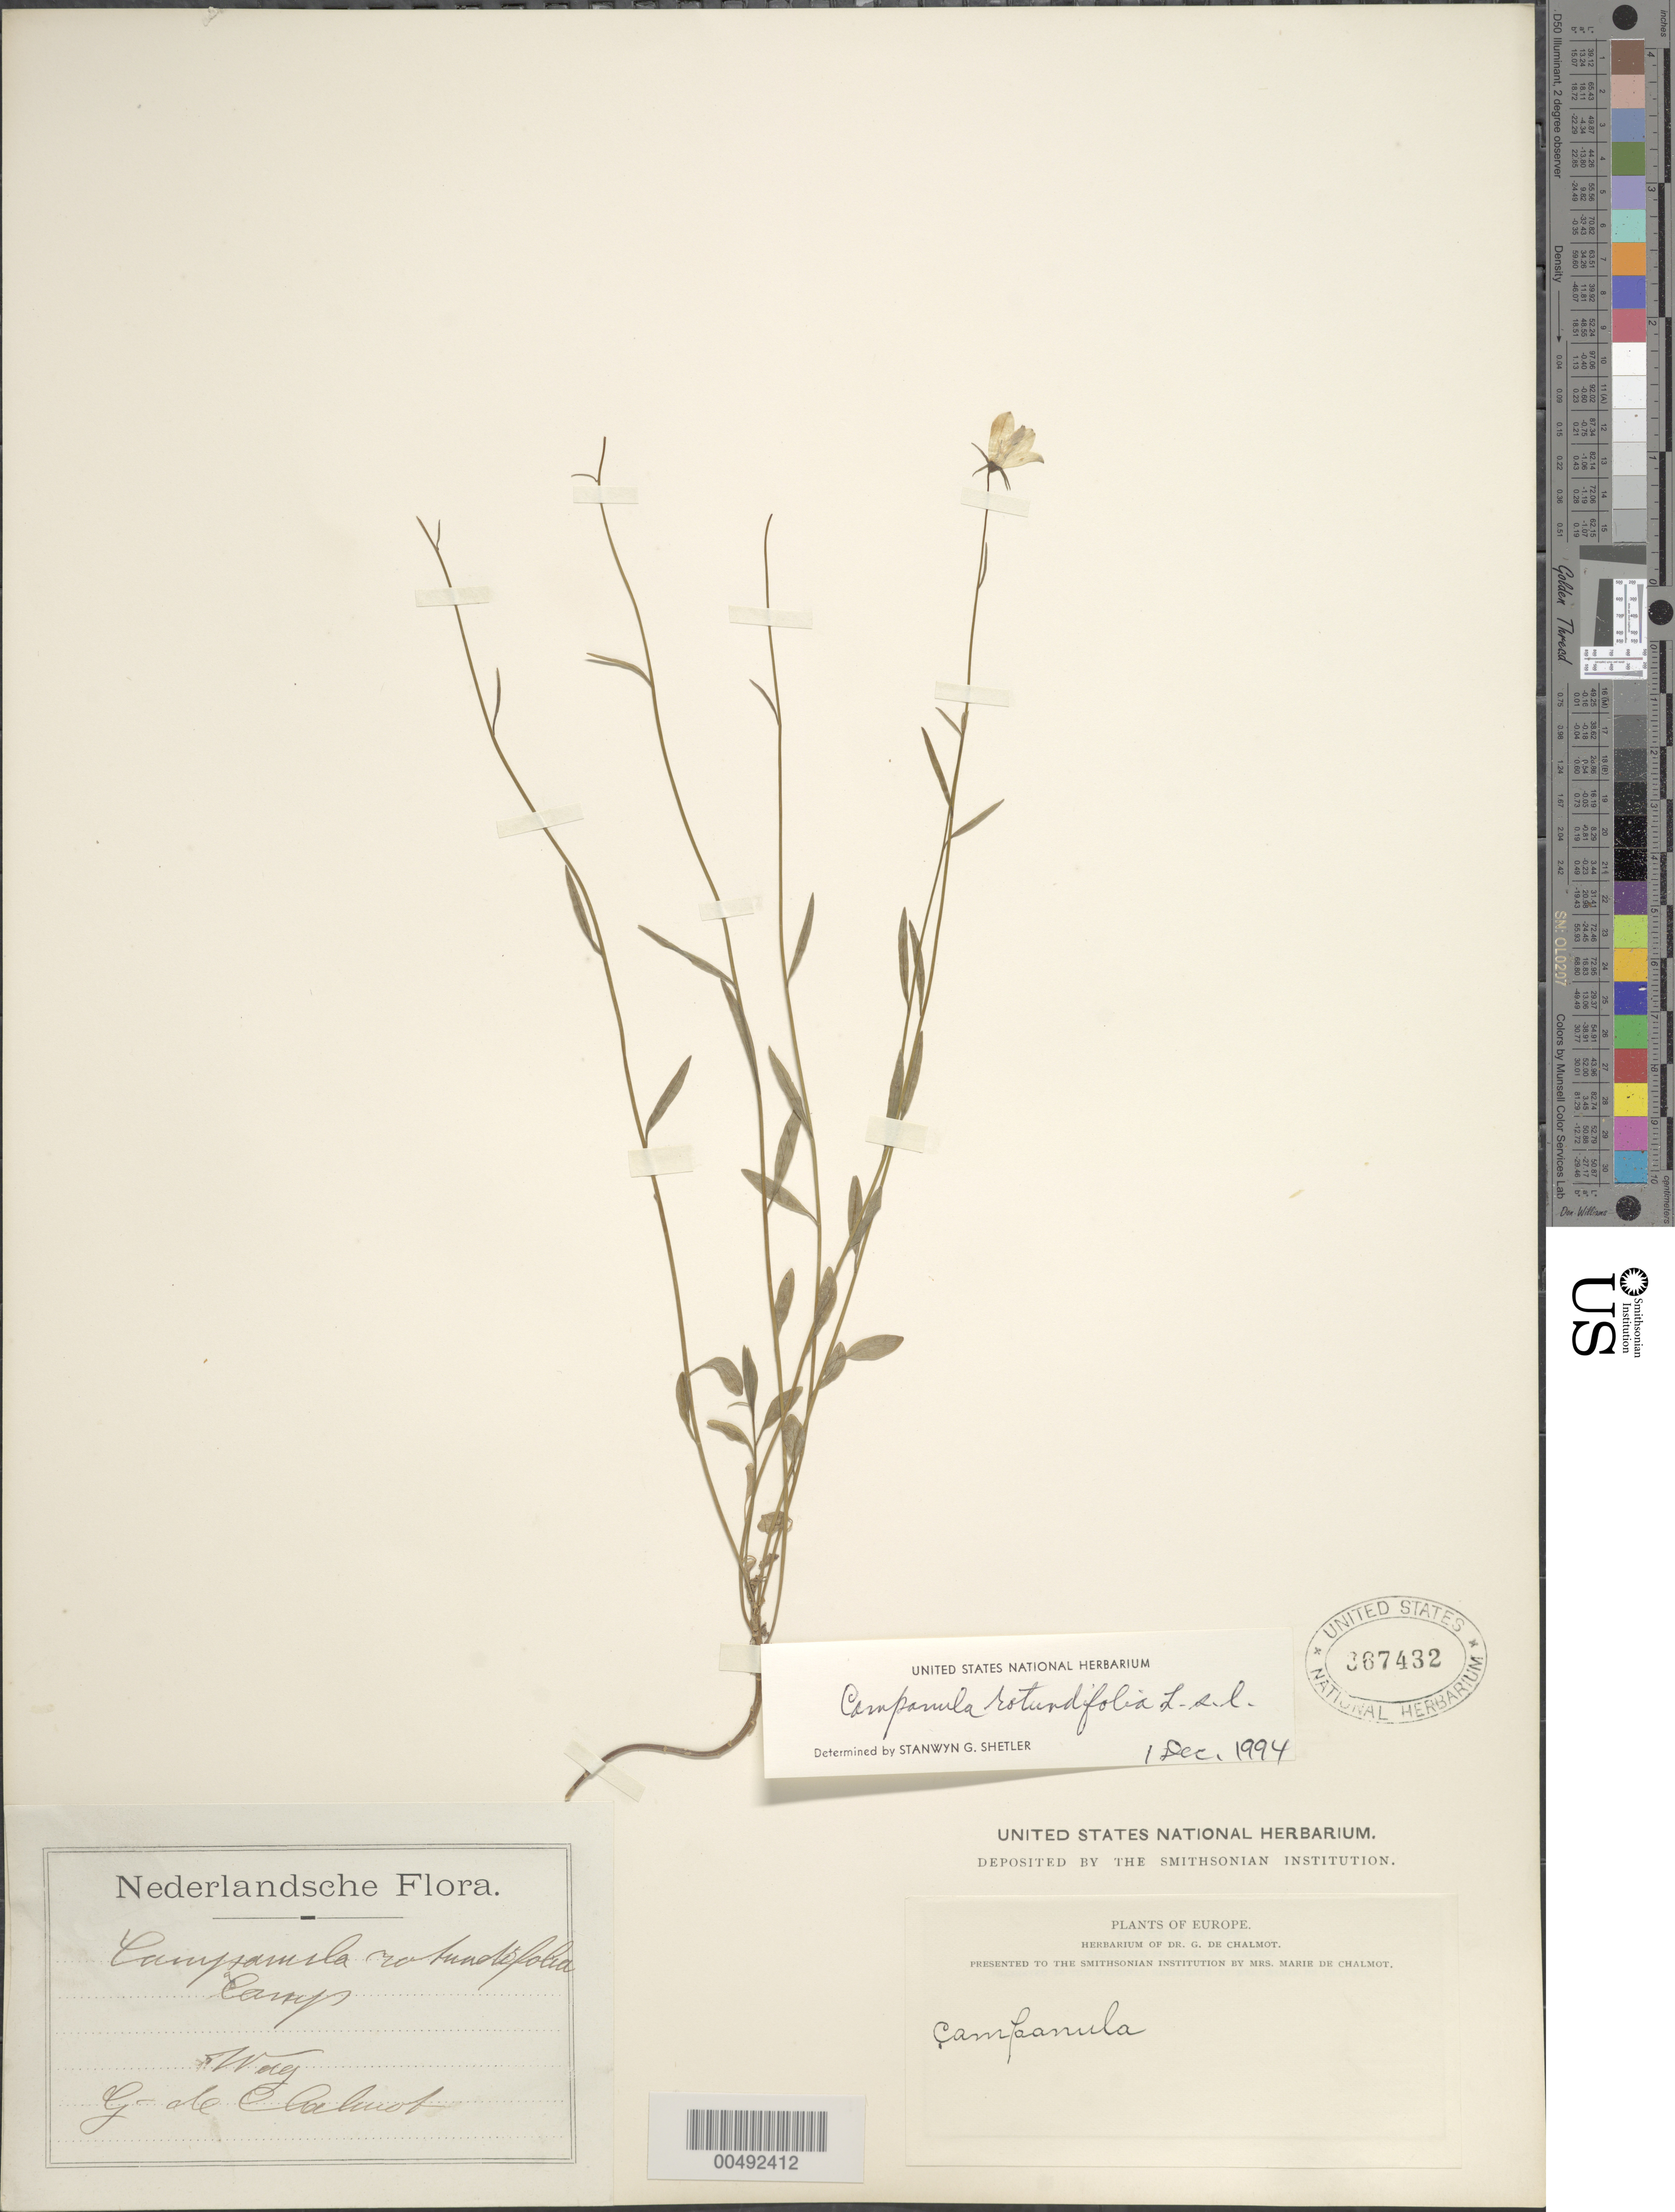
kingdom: Plantae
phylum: Tracheophyta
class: Magnoliopsida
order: Asterales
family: Campanulaceae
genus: Campanula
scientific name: Campanula rotundifolia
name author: L.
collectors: G. de Chalmot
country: Netherlands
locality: Waes [?]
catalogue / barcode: US 367432